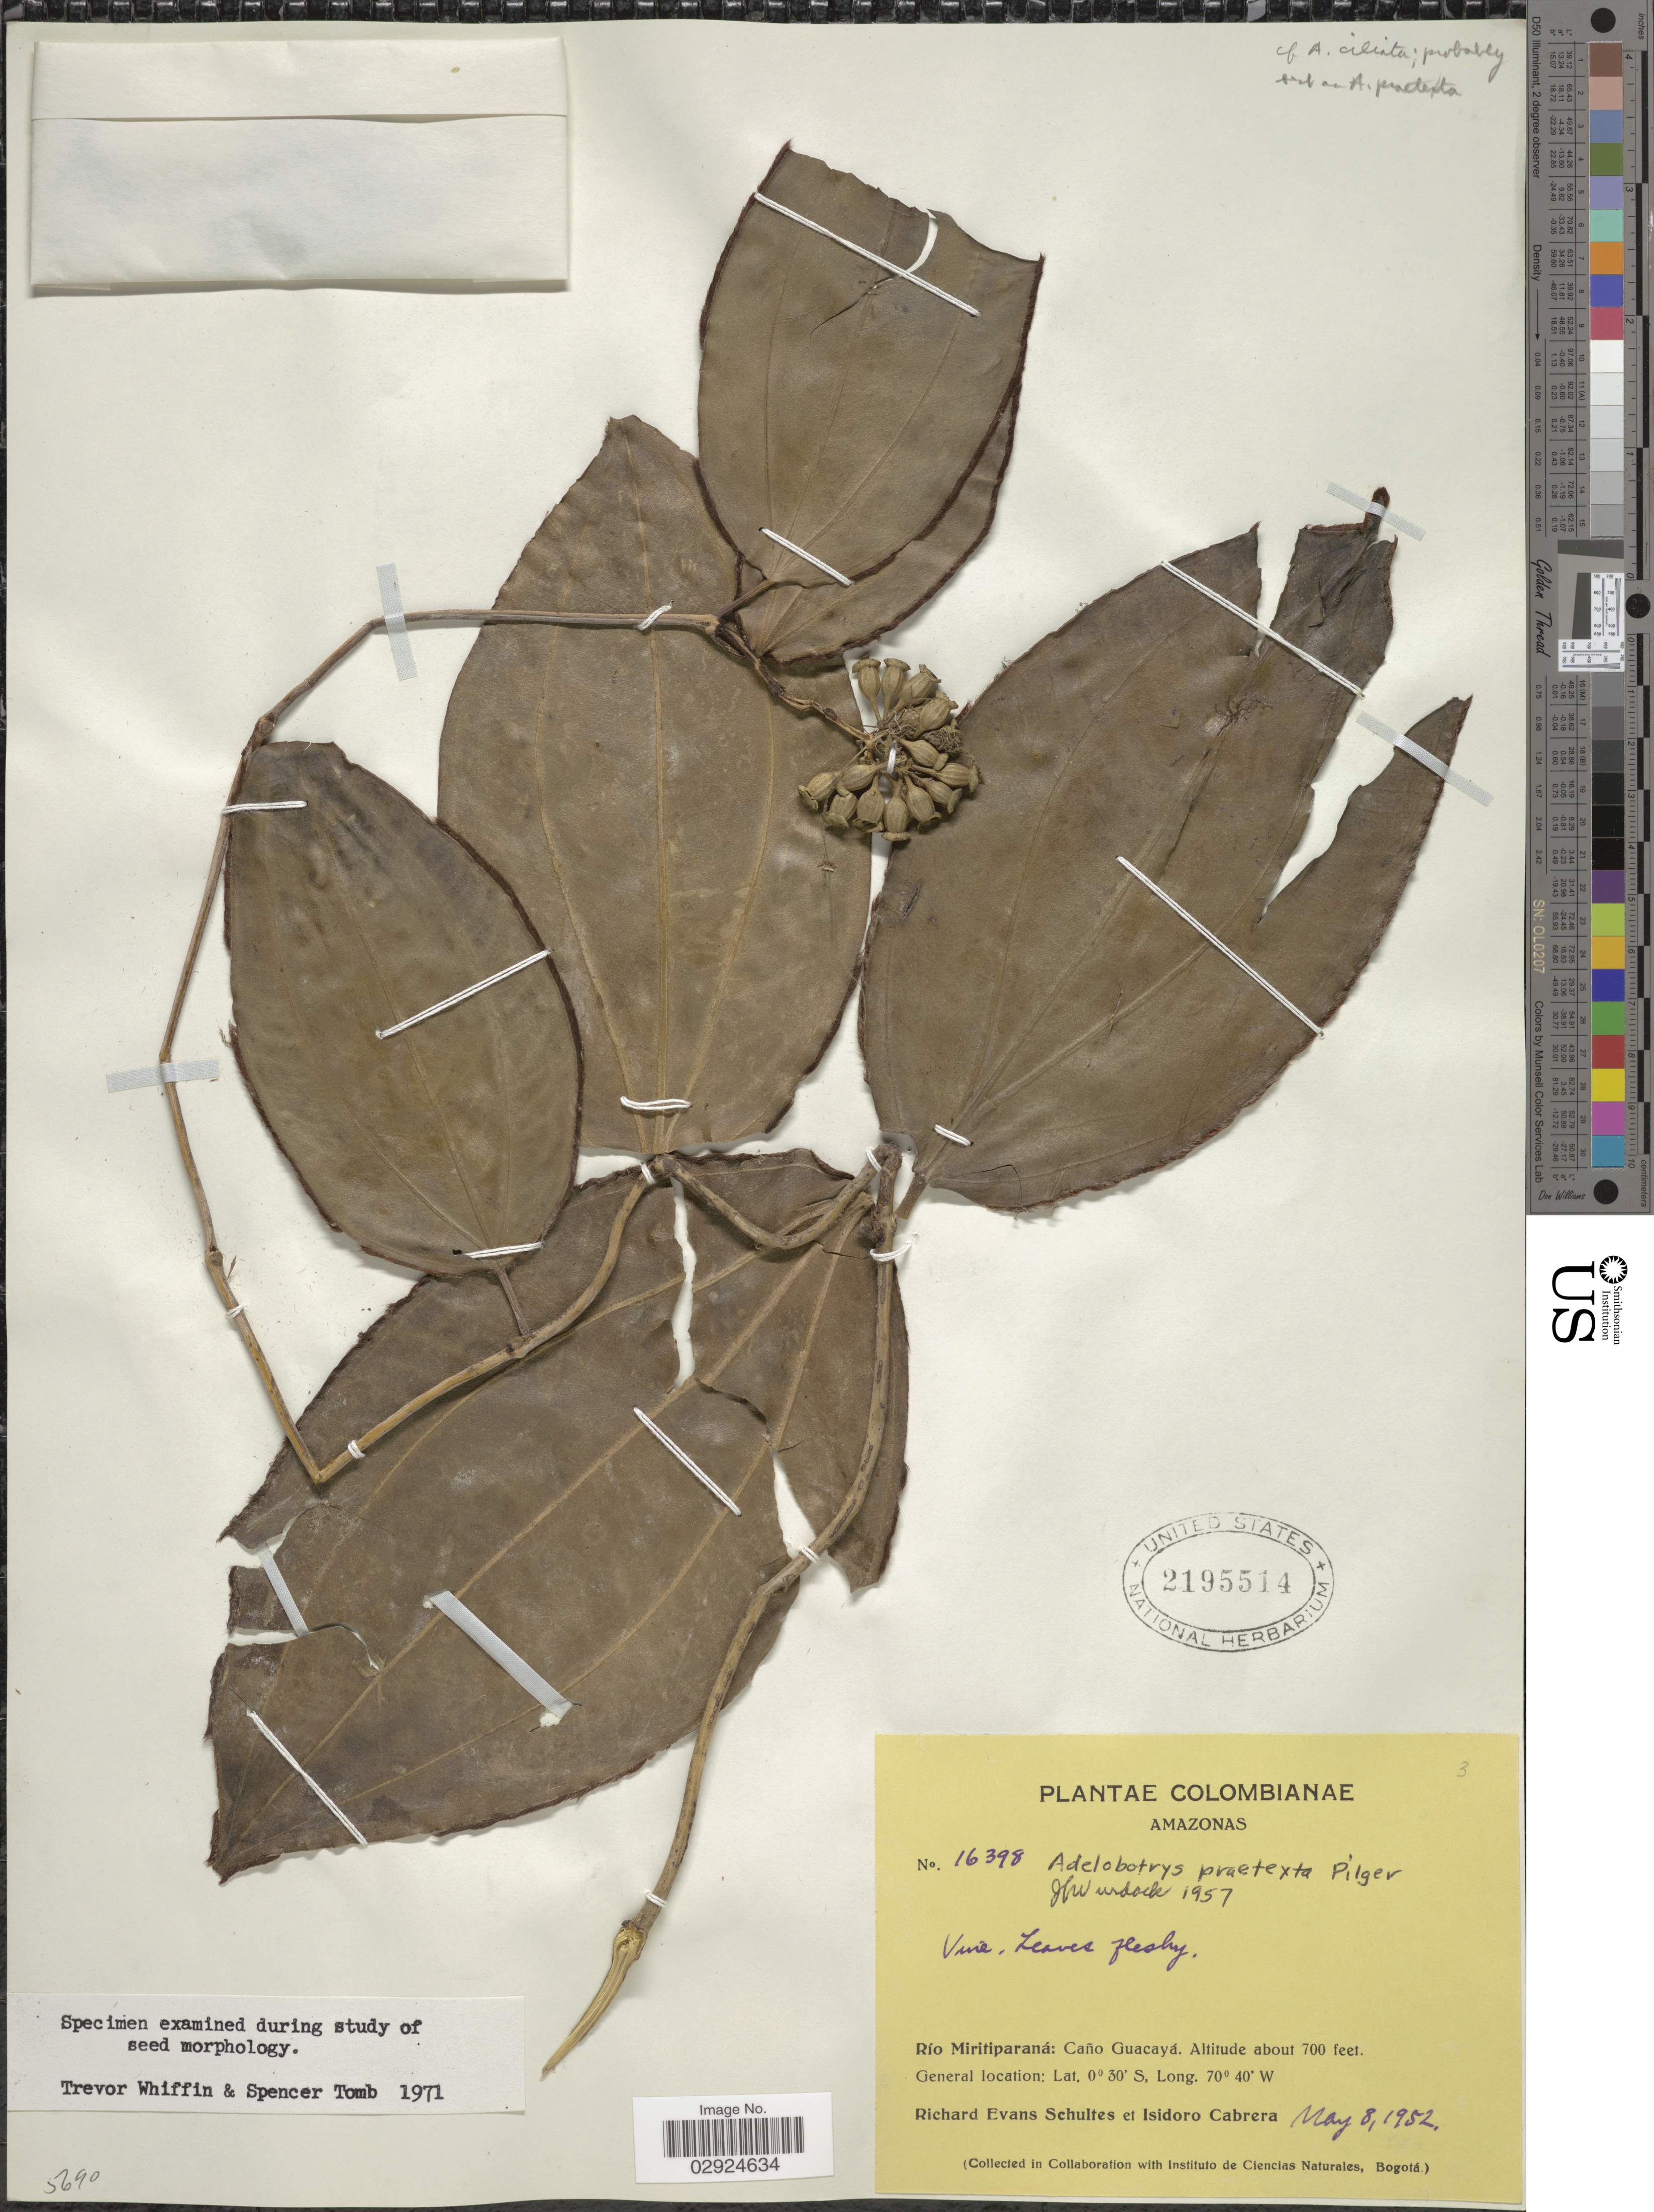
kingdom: Plantae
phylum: Tracheophyta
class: Magnoliopsida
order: Myrtales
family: Melastomataceae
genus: Adelobotrys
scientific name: Adelobotrys praetexta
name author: Pilg.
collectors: R. E. Schultes & I. Cabrera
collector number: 16398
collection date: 1952-05-08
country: Colombia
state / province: Amazônas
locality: Río Miritiparaná: Caño Guacayá.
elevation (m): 213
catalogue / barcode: US 2195514